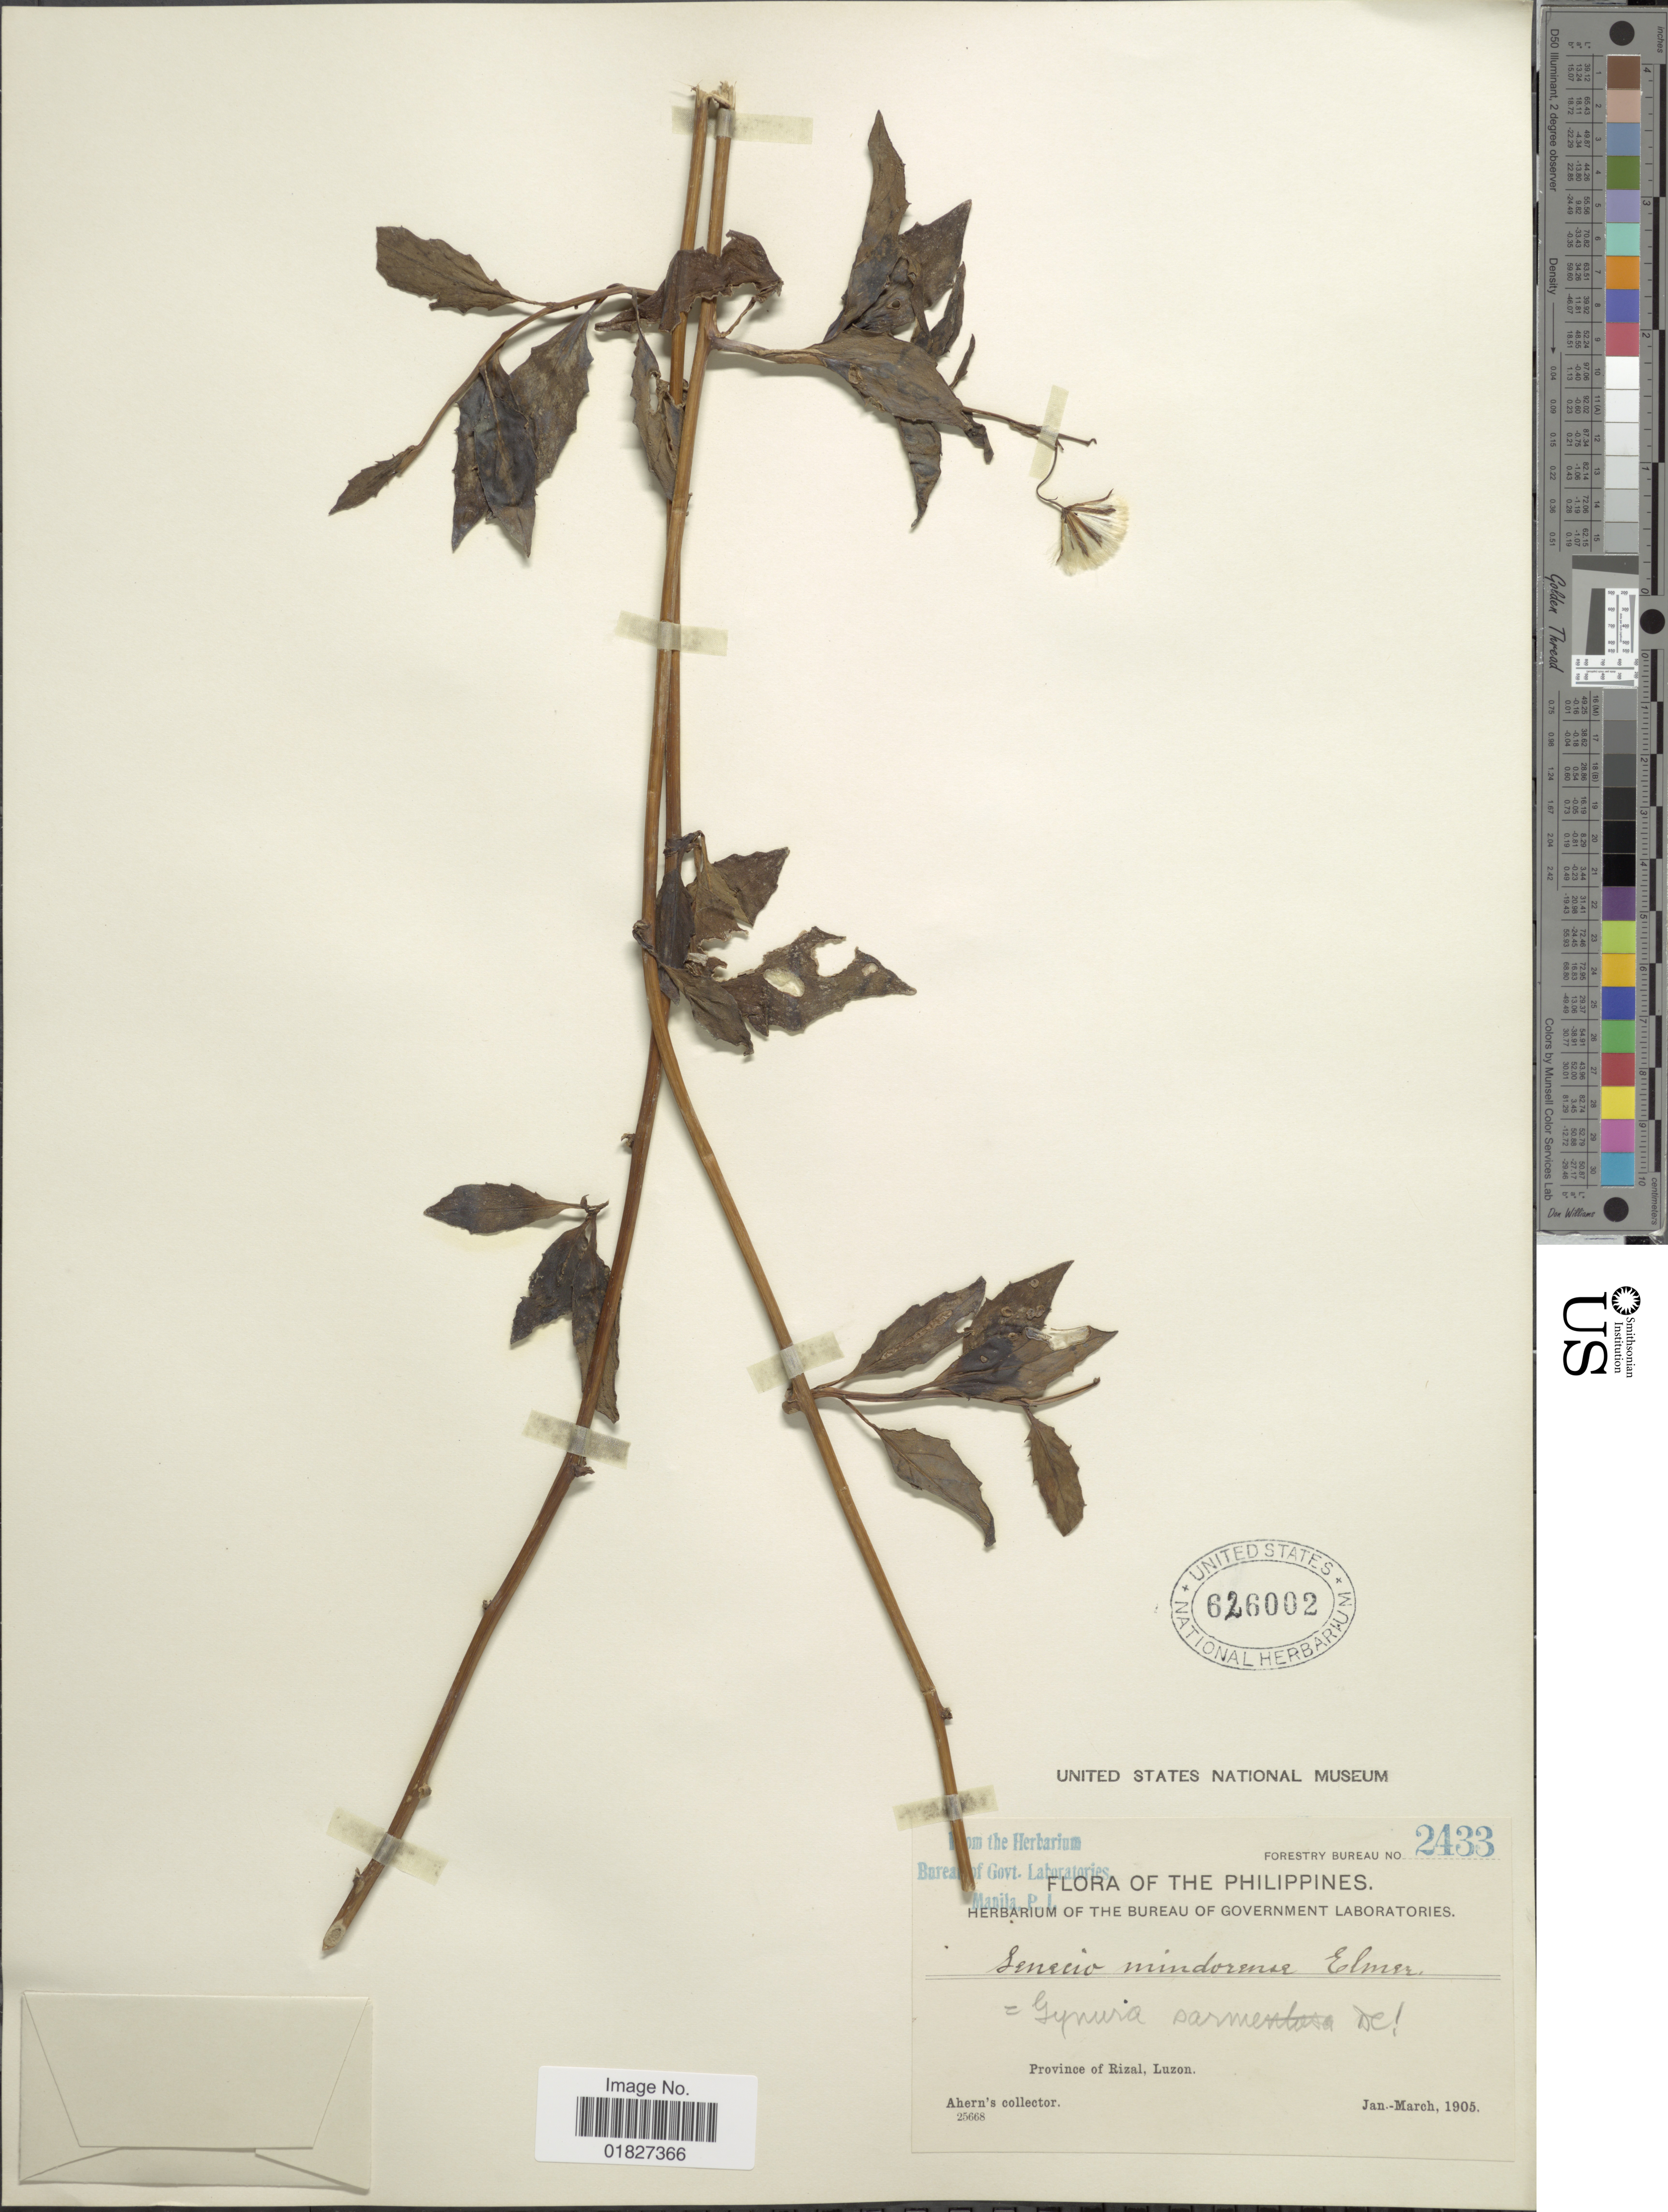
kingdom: Plantae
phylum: Tracheophyta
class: Magnoliopsida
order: Asterales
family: Asteraceae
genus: Gynura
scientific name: Gynura procumbens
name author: (Lour.) Merr.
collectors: Ahern's collector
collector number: Forestry Bureau 2433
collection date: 1905-01/1905-03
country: Philippines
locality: Province of Rizal, Luzon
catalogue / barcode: US 626002